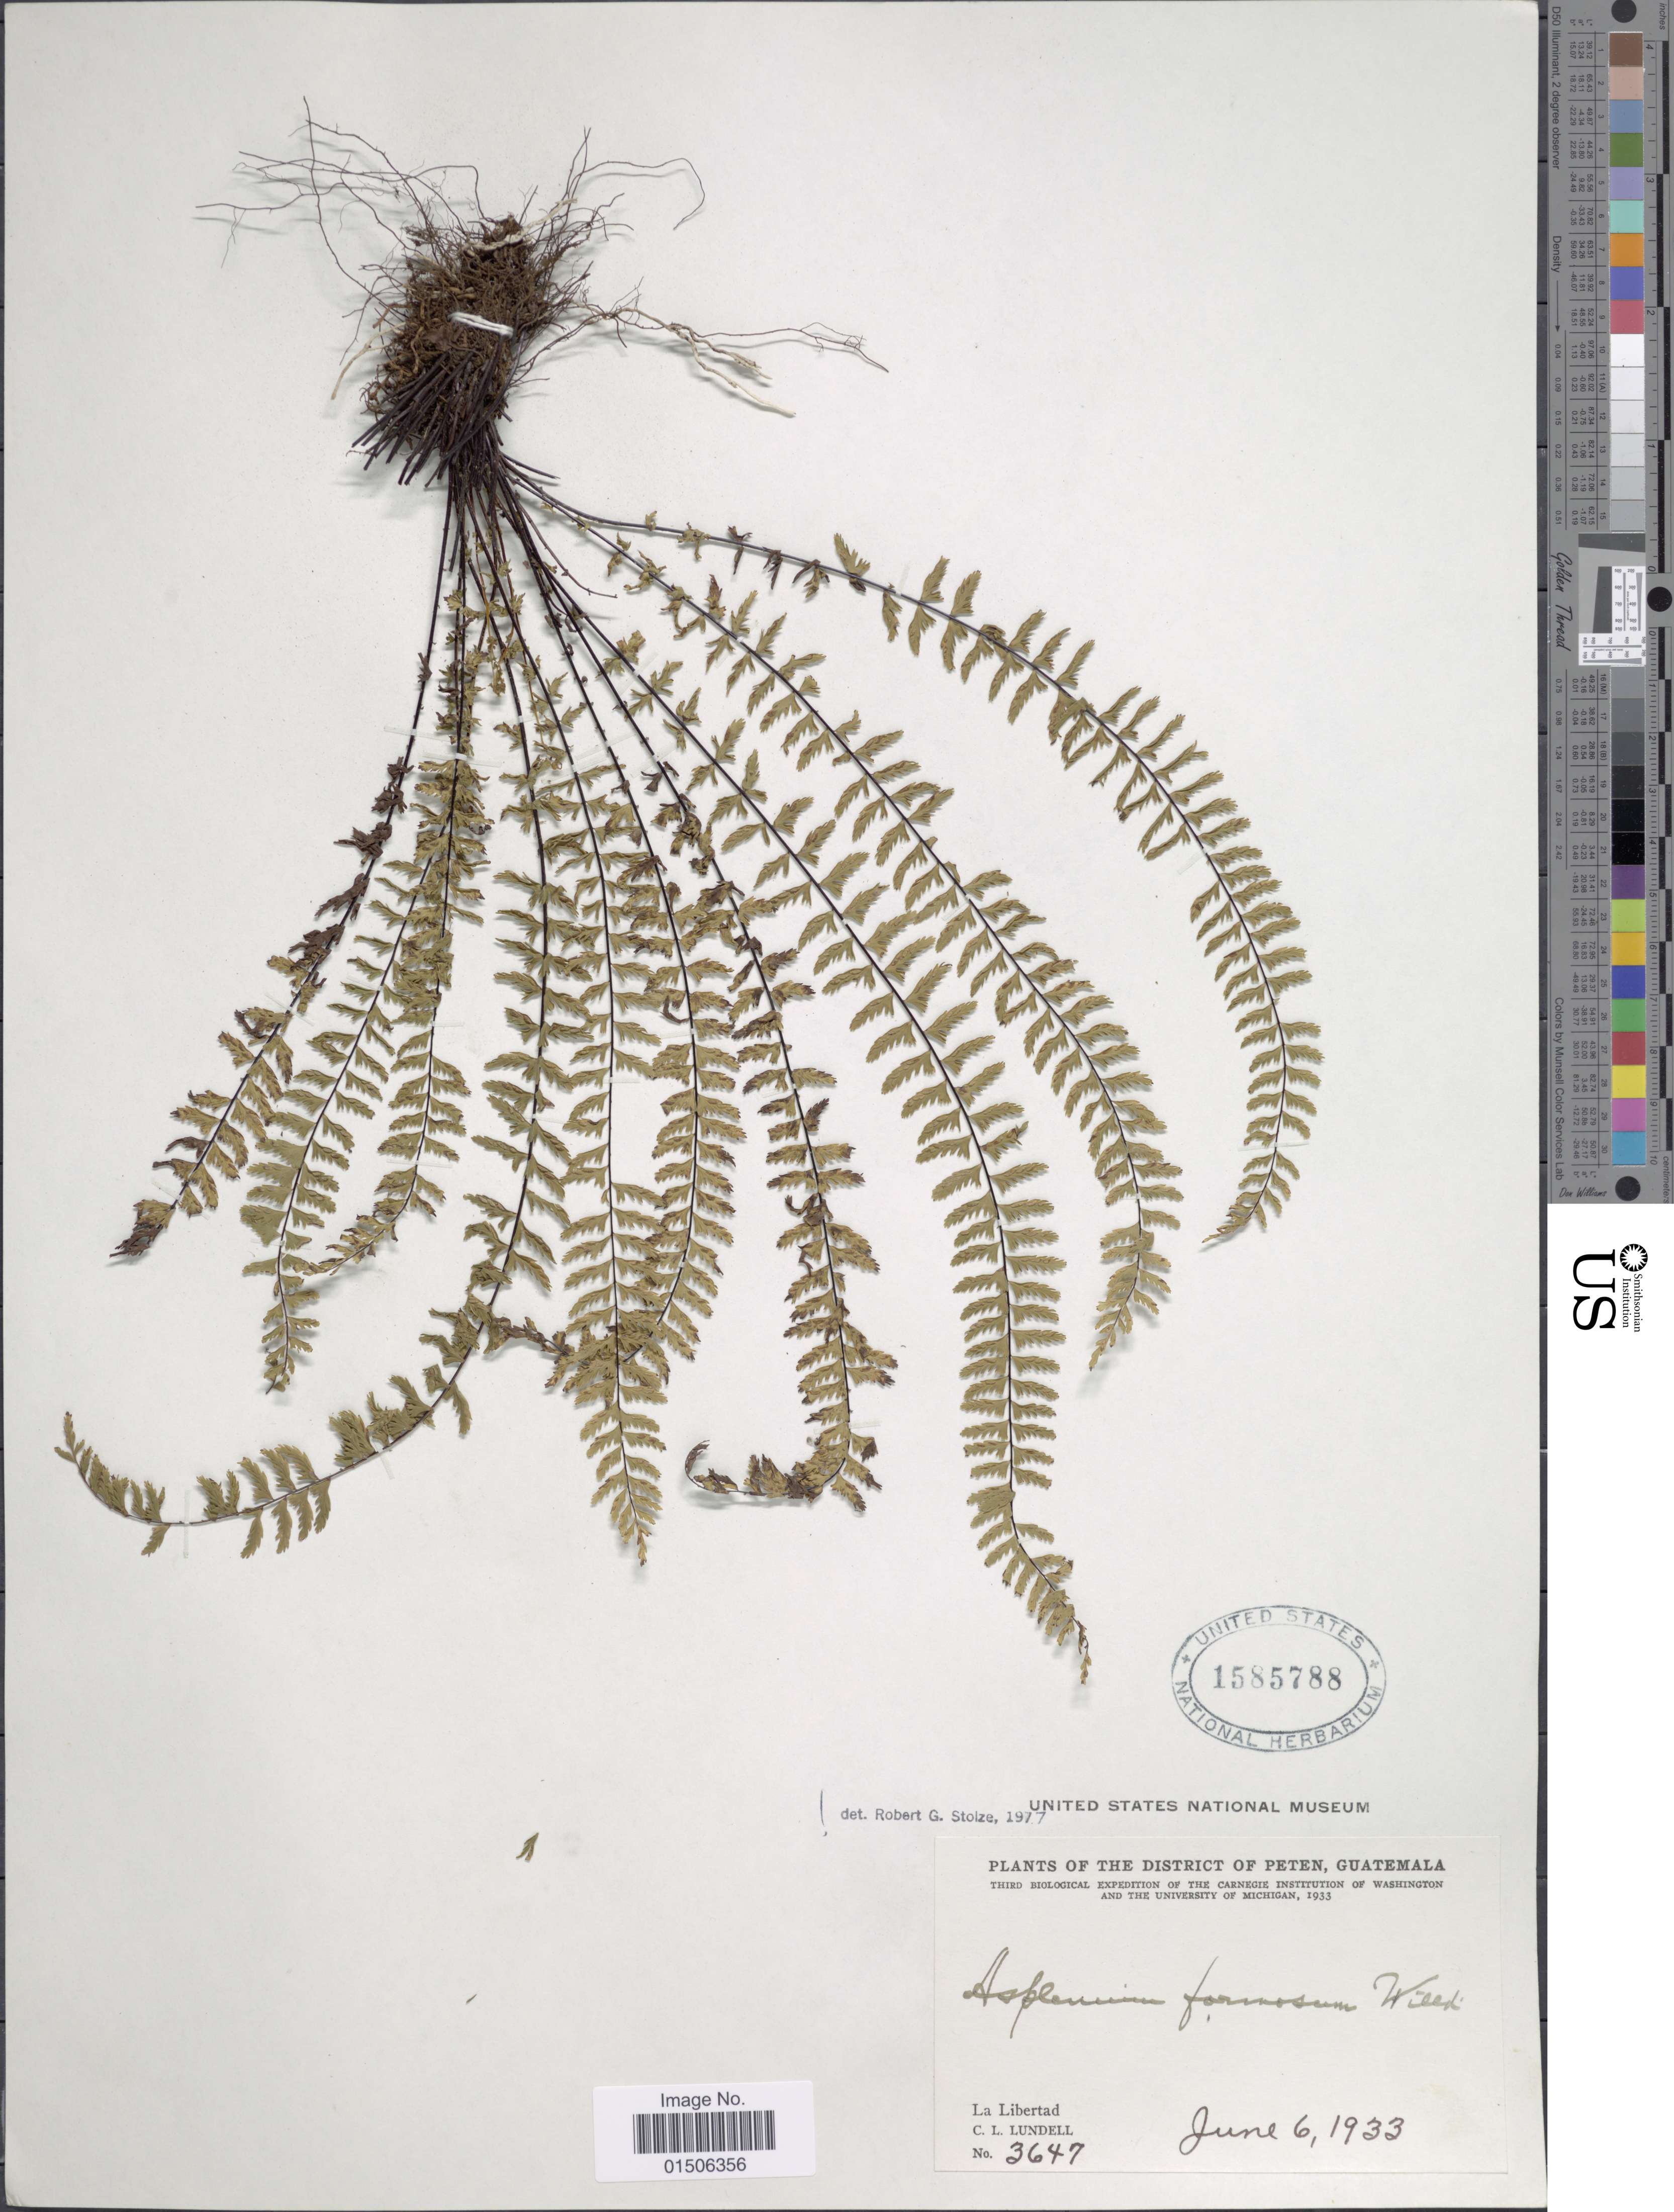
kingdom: Plantae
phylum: Tracheophyta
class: Polypodiopsida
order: Polypodiales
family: Aspleniaceae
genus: Asplenium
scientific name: Asplenium formosum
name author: Willd.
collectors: C. L. Lundell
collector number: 3647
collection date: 1933-06-06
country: Guatemala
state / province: El Petén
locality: The District of Peten, La LIbertad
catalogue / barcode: US 1585788